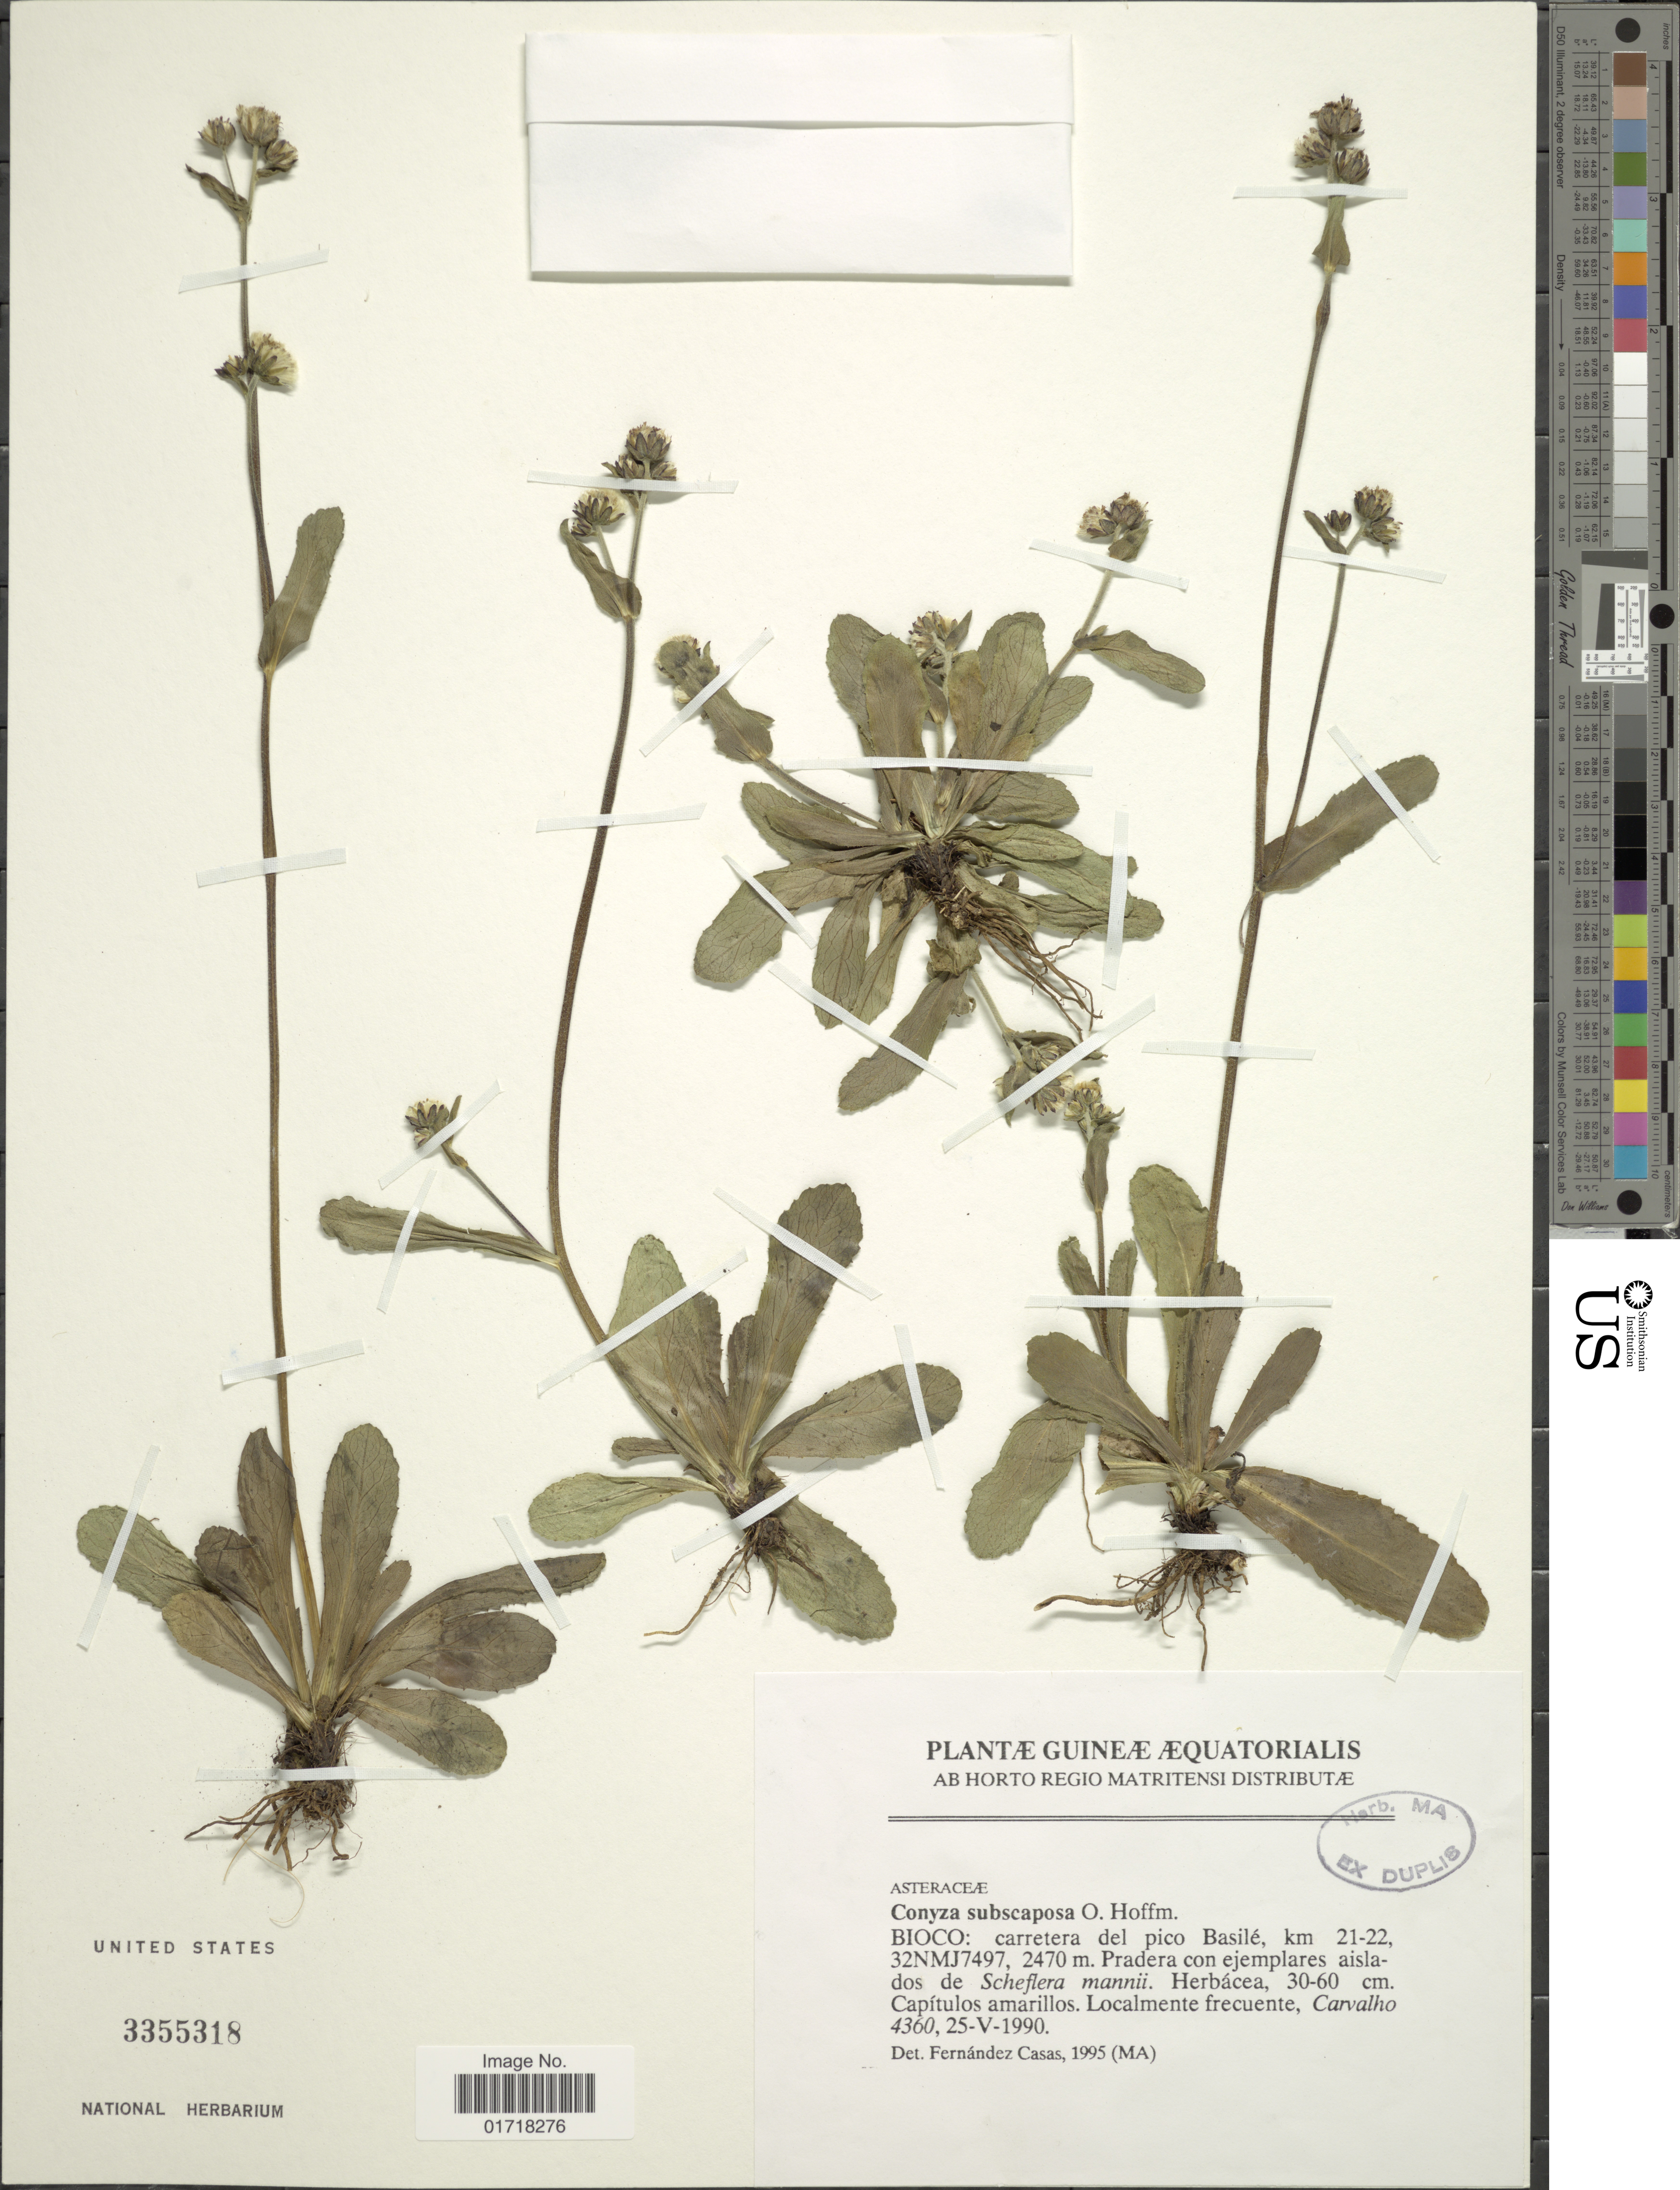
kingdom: Plantae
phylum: Tracheophyta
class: Magnoliopsida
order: Asterales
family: Asteraceae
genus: Conyza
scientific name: Conyza subcaposa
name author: O. Hoffm.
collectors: Carvalho, --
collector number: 4360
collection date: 1990-05-25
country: Equatorial Guinea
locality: Bioco: carretera del pico Basile, km 21-22, 32NMJ7497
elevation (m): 2470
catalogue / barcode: US 3355318